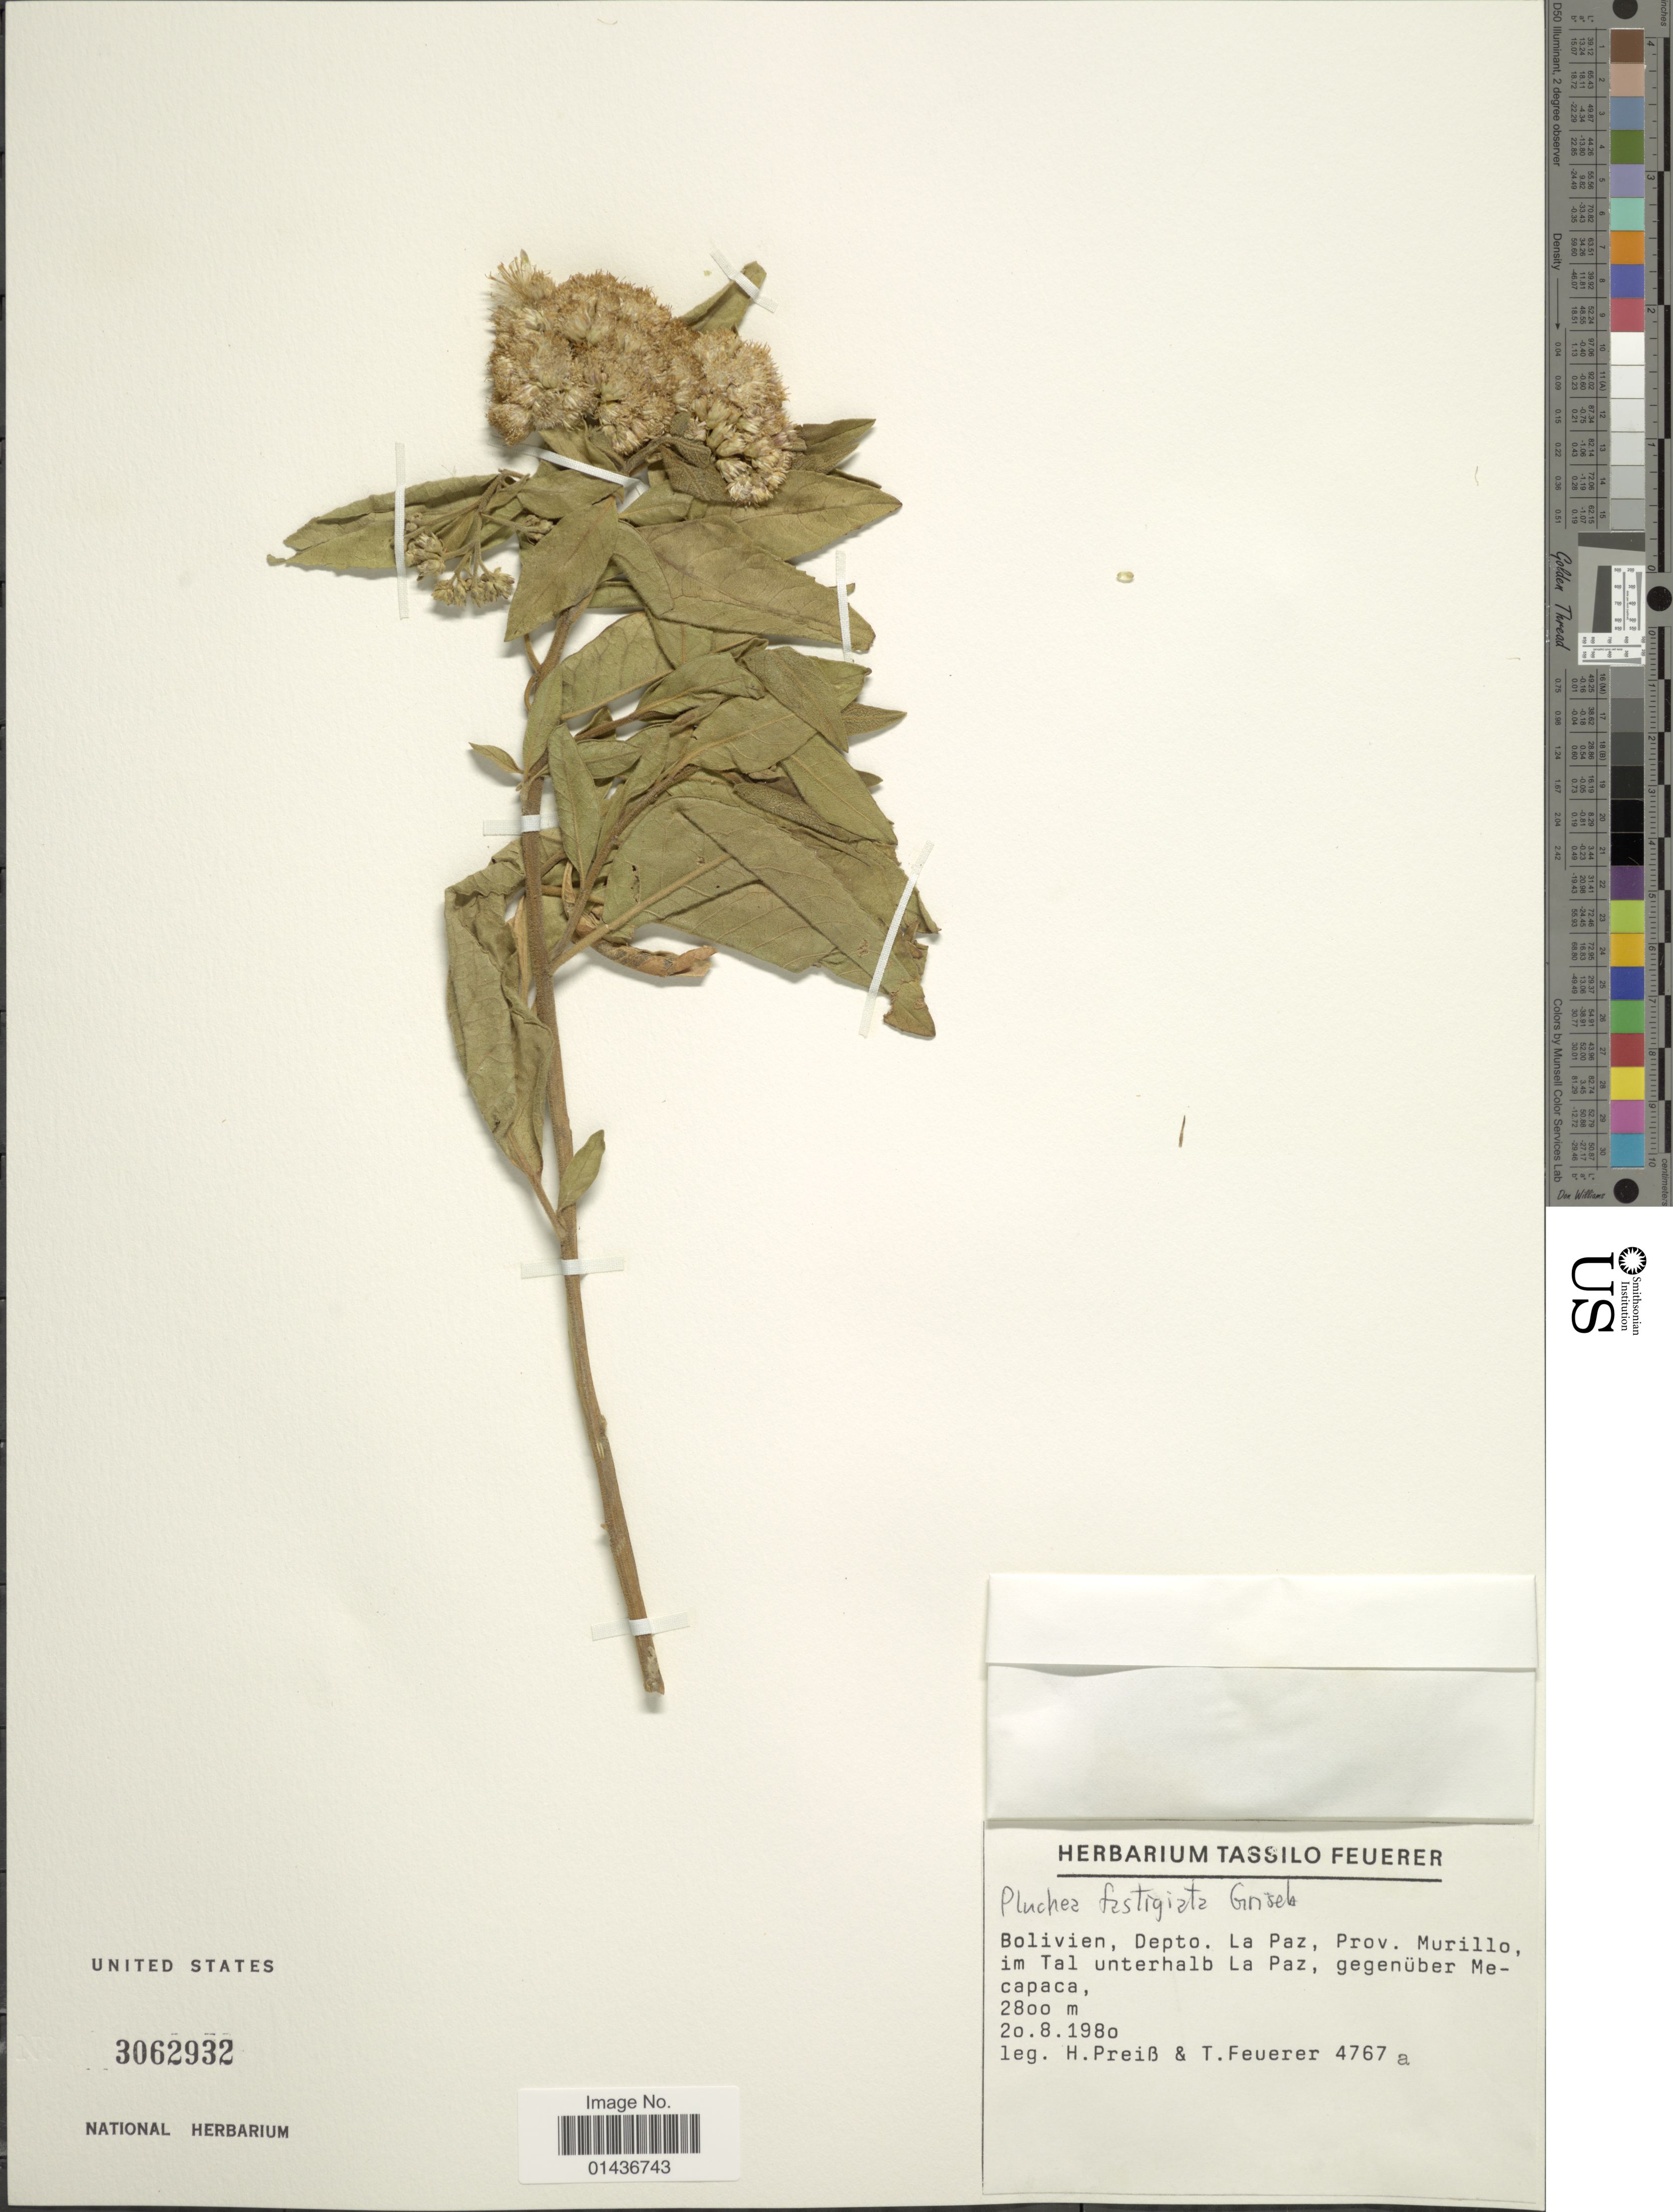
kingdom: Plantae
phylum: Tracheophyta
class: Magnoliopsida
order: Asterales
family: Asteraceae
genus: Pluchea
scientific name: Pluchea fastigiata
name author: Griseb.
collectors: H. Preiss & T. Feuerer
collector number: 4767a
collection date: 1980-08-20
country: Bolivia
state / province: La Paz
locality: Bolivien, Depto. La Paz, Prov. Murillo, im Tal unterhalb La Paz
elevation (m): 2800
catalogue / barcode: US 3062932